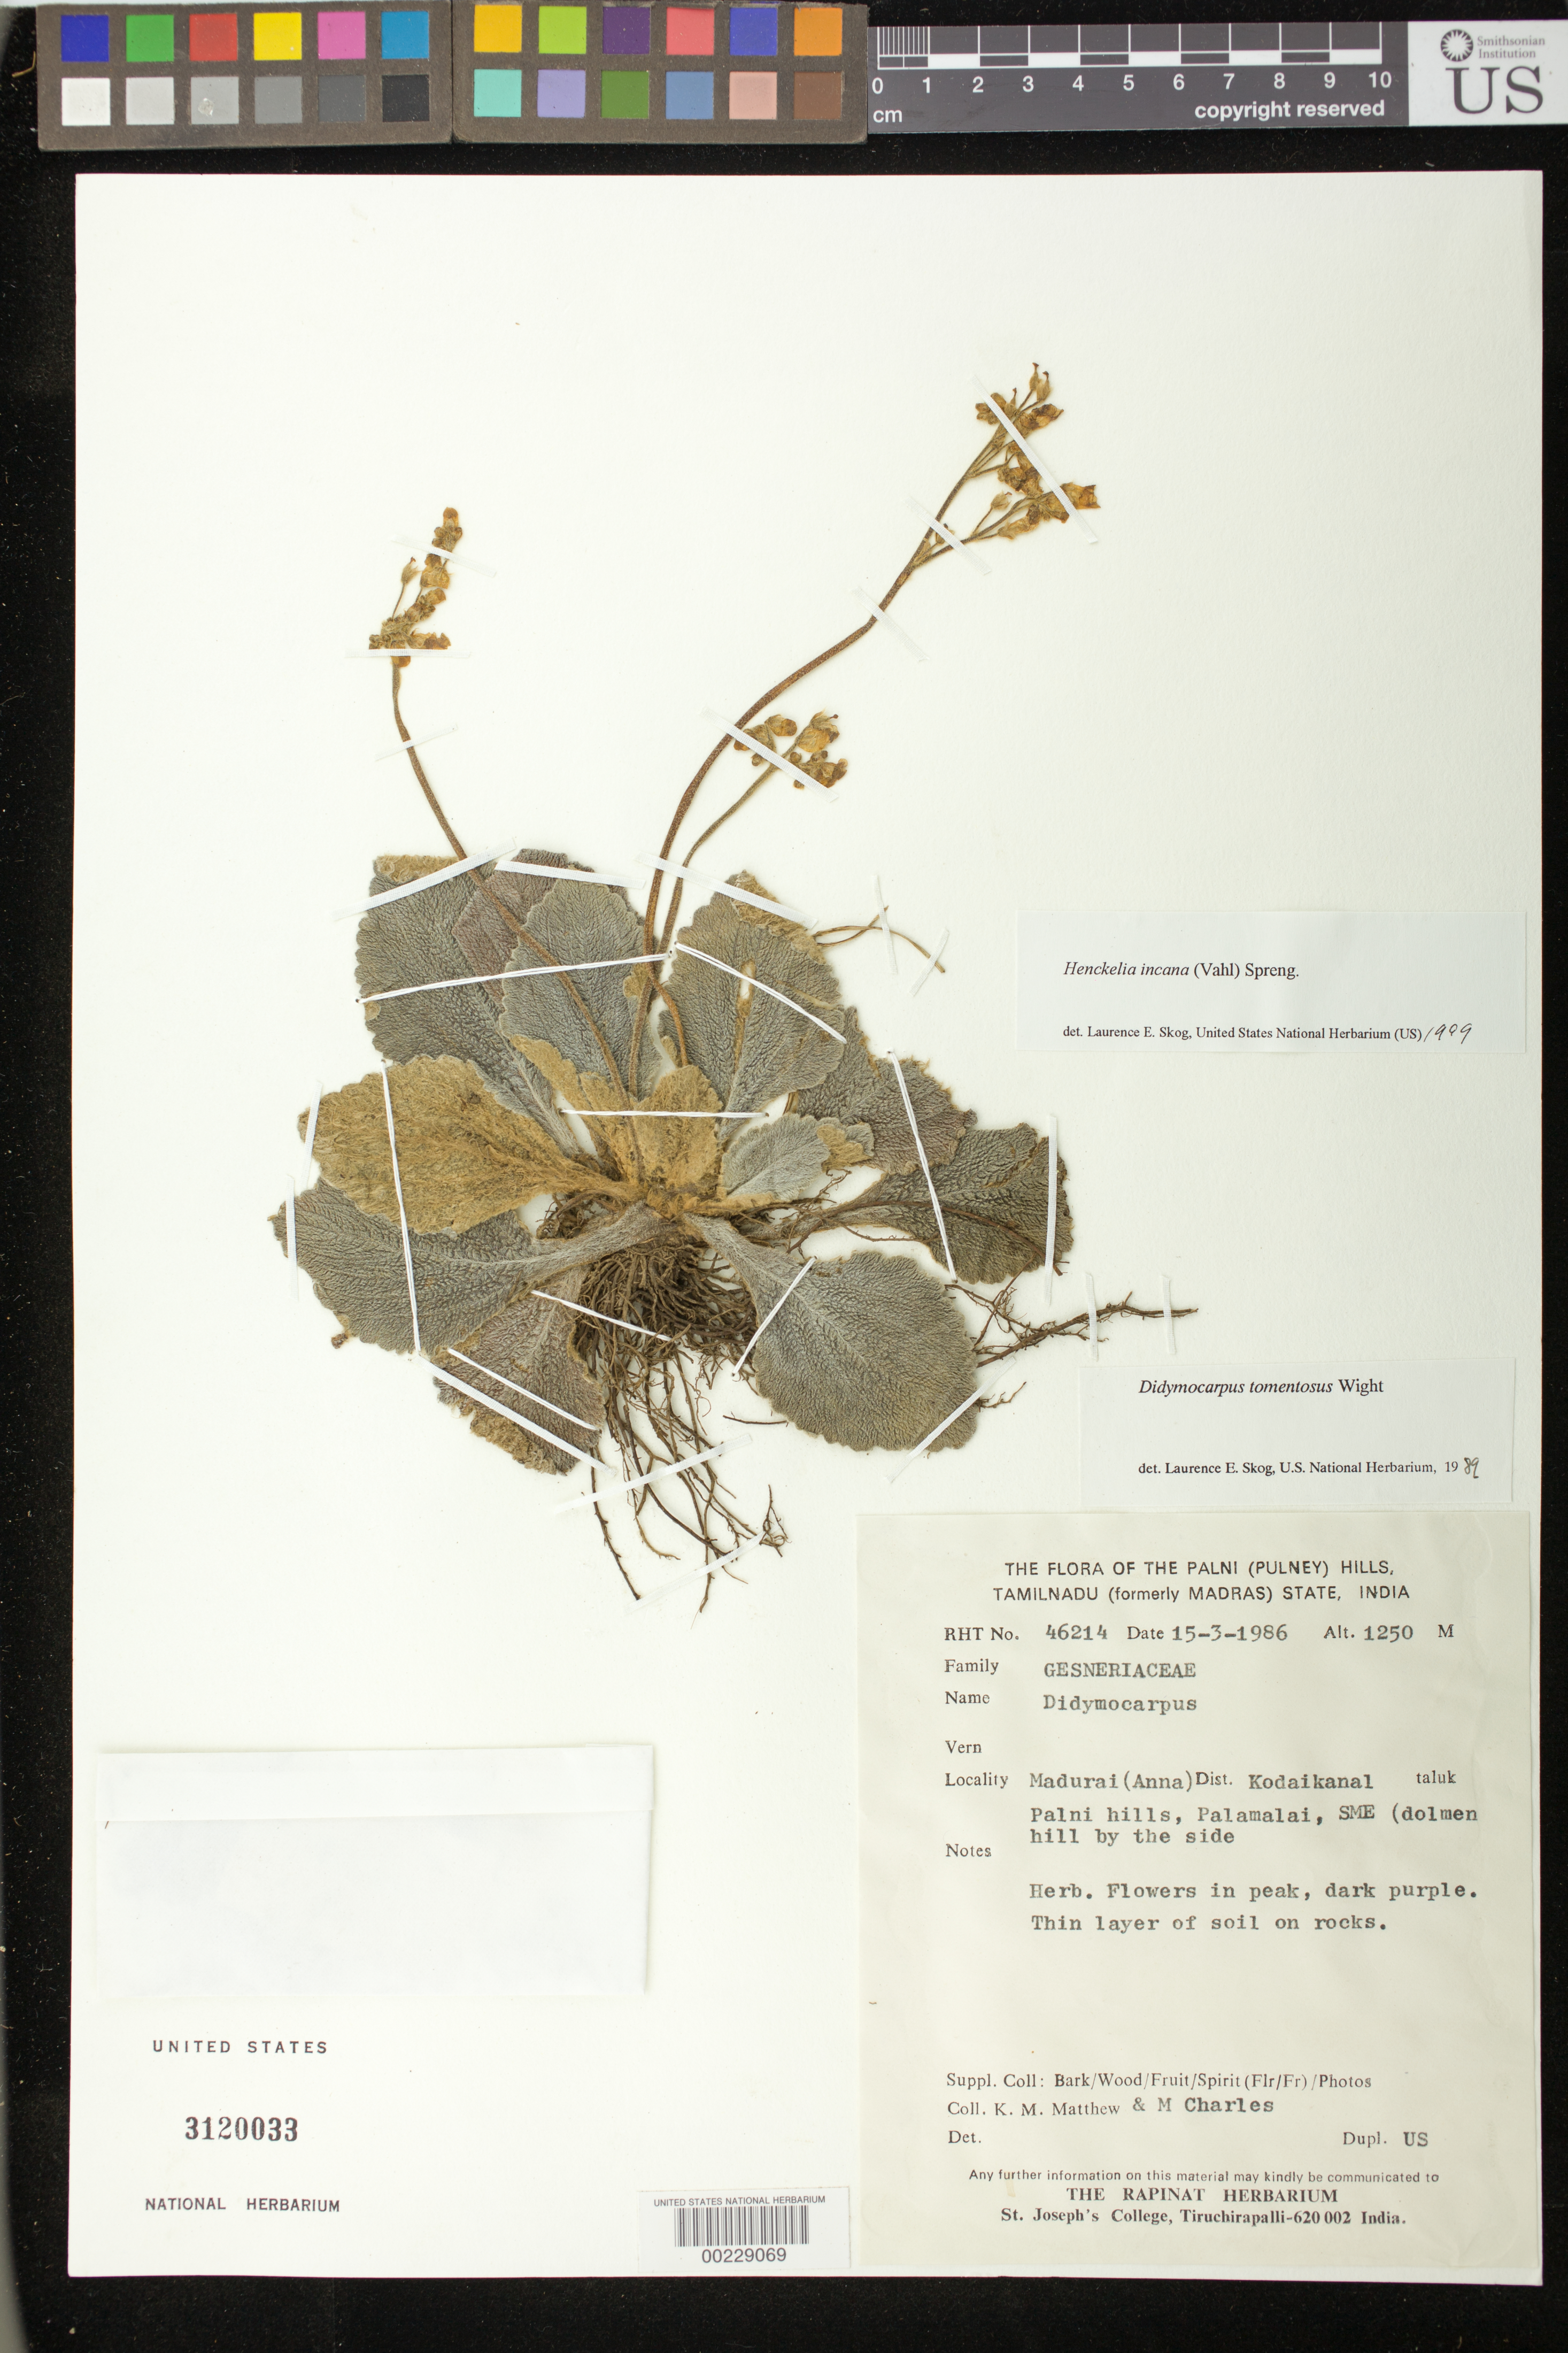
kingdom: Plantae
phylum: Tracheophyta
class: Magnoliopsida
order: Lamiales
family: Gesneriaceae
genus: Henckelia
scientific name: Henckelia incana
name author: (Vahl) Spreng.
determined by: Skog, Laurence E.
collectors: K. M. Matthew & M. Charles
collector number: RHT 46214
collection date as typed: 15 Mar 1986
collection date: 1986-03-15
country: India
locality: Palni hills, tamilnadu state, dist kodaikanal taluk, madurai (anna), palni hills, palamalai, sme (dolmen hill by the side)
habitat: Thin layer of soil on rocks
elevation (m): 1250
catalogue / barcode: US 3120033